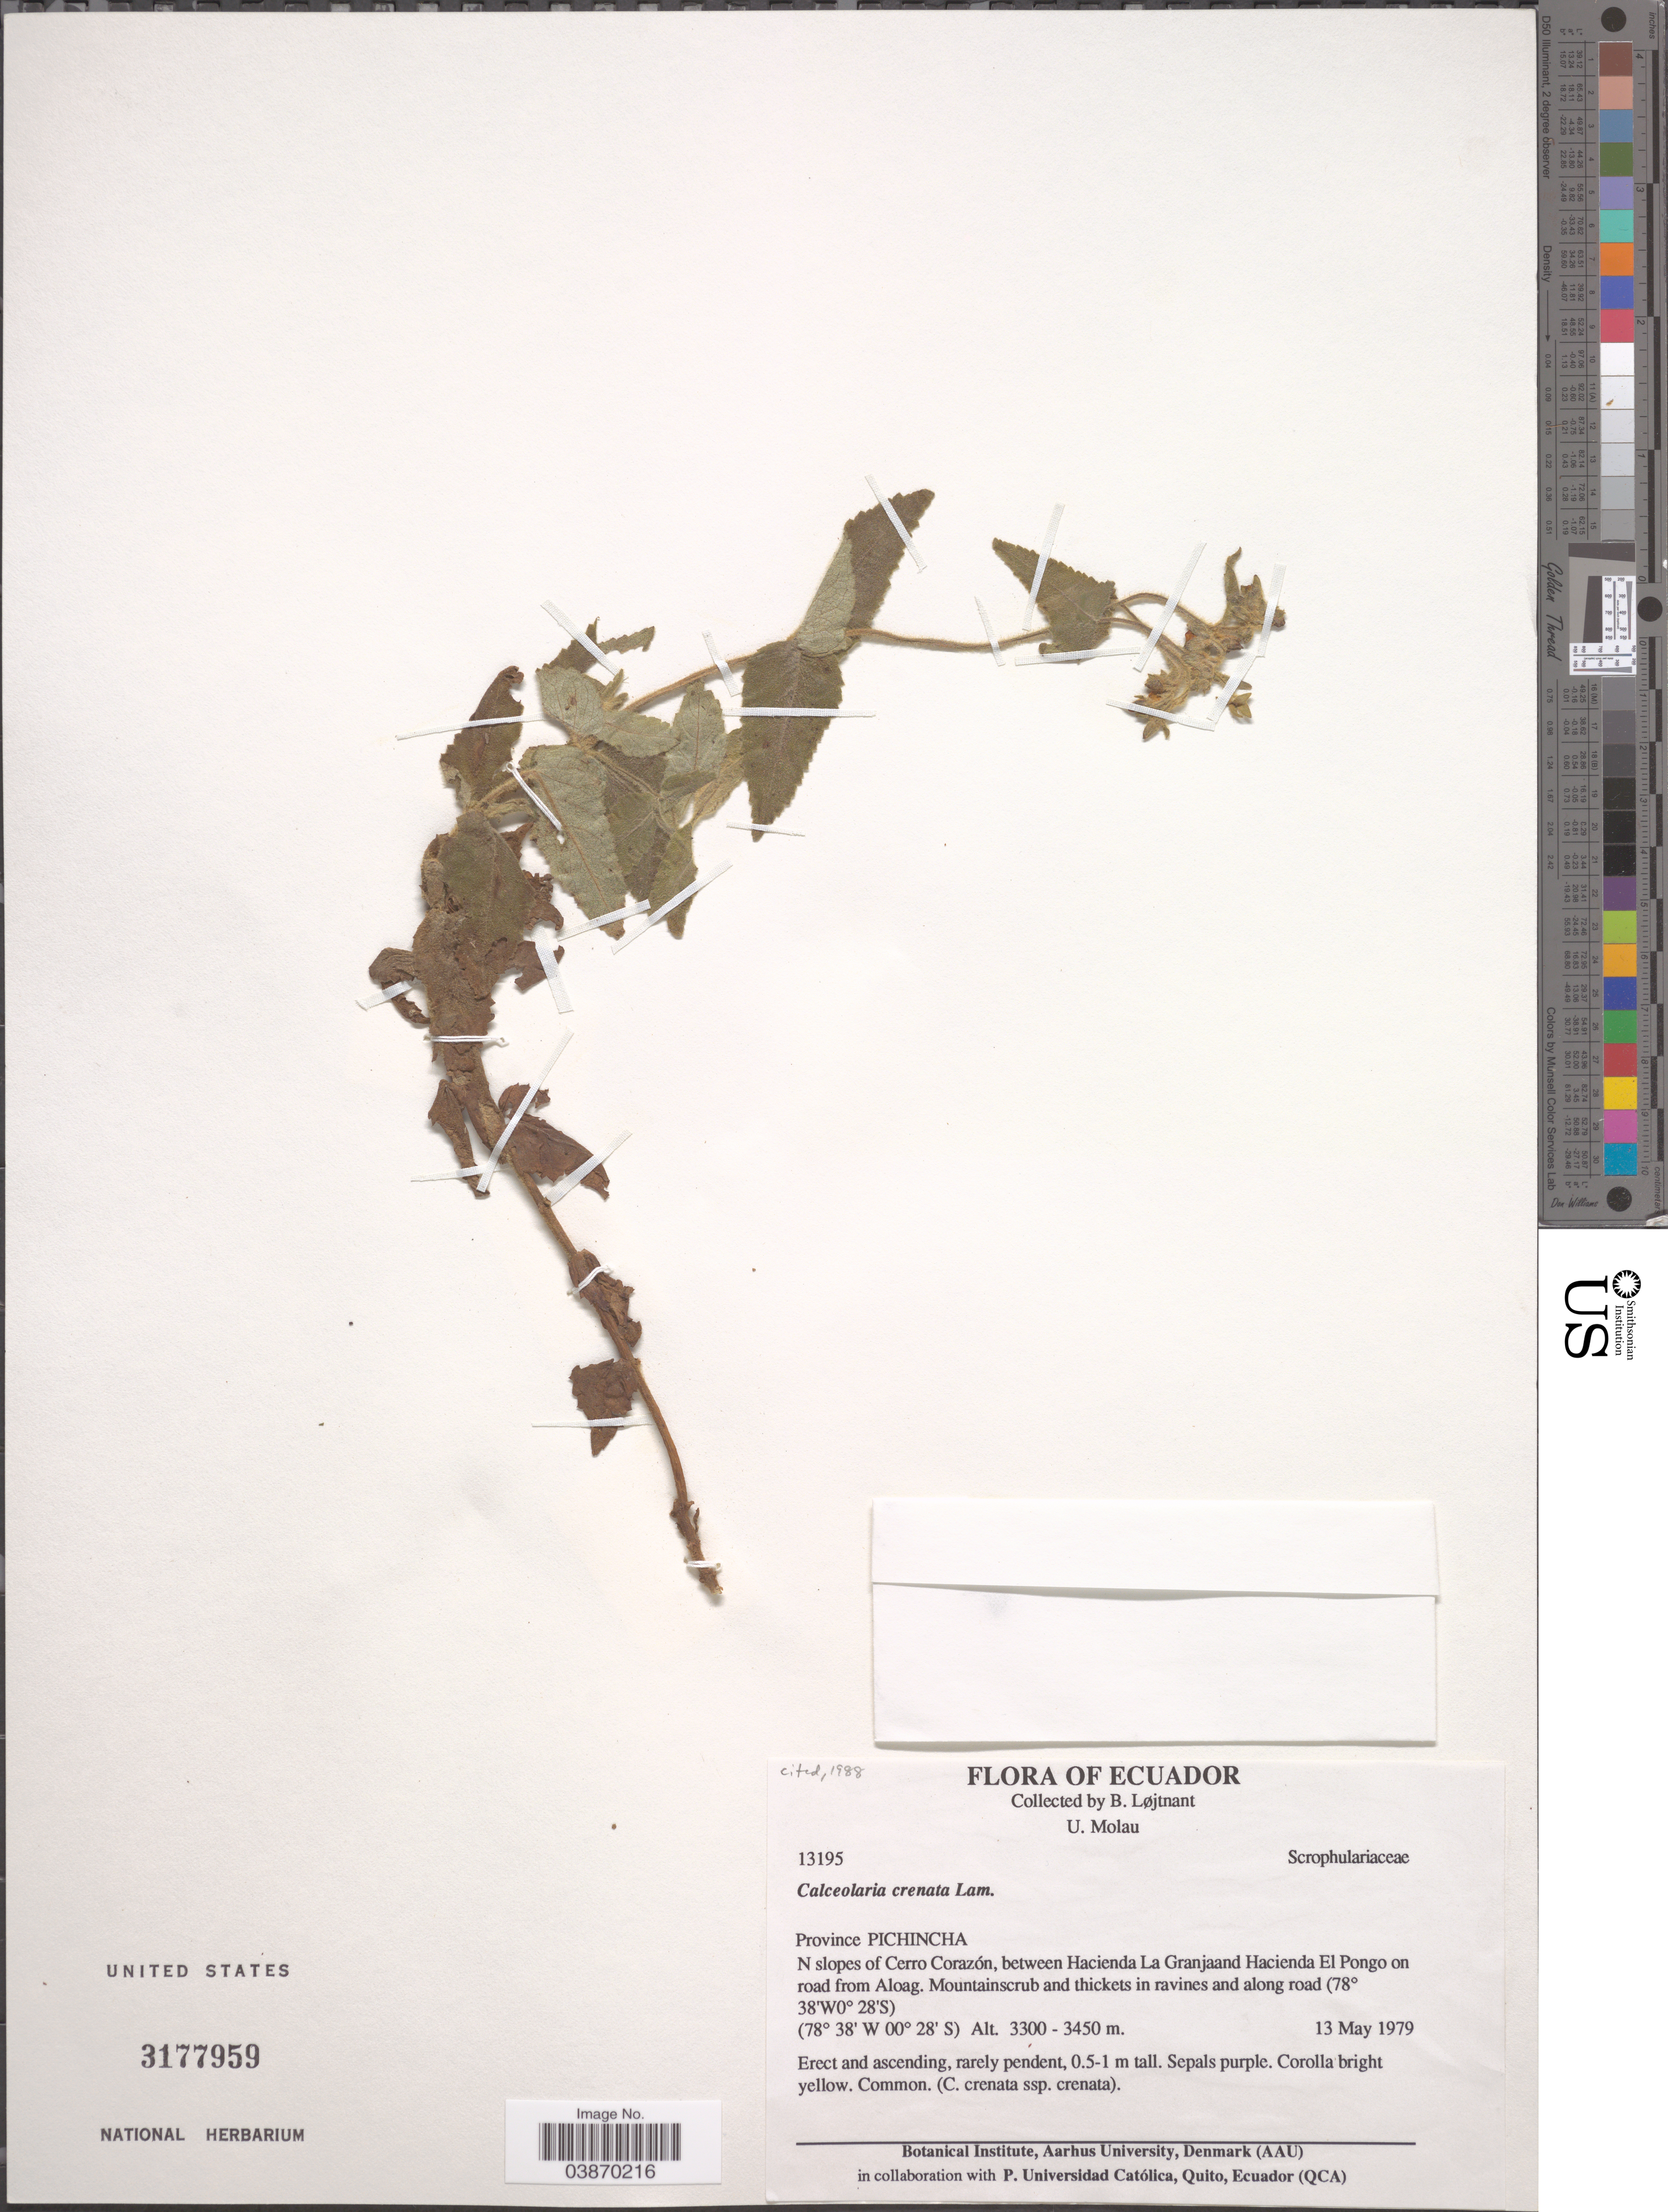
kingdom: Plantae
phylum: Tracheophyta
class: Magnoliopsida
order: Lamiales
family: Calceolariaceae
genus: Calceolaria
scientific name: Calceolaria crenata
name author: Lam.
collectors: B. Löjtnant & U. Molau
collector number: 13195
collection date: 1979-05-13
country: Ecuador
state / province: Pichincha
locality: N slopes of Cerro Corazón, between Hacienda La Granjaand Hacienda El Pongo on road from Aloag.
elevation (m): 3300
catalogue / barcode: US 3177959